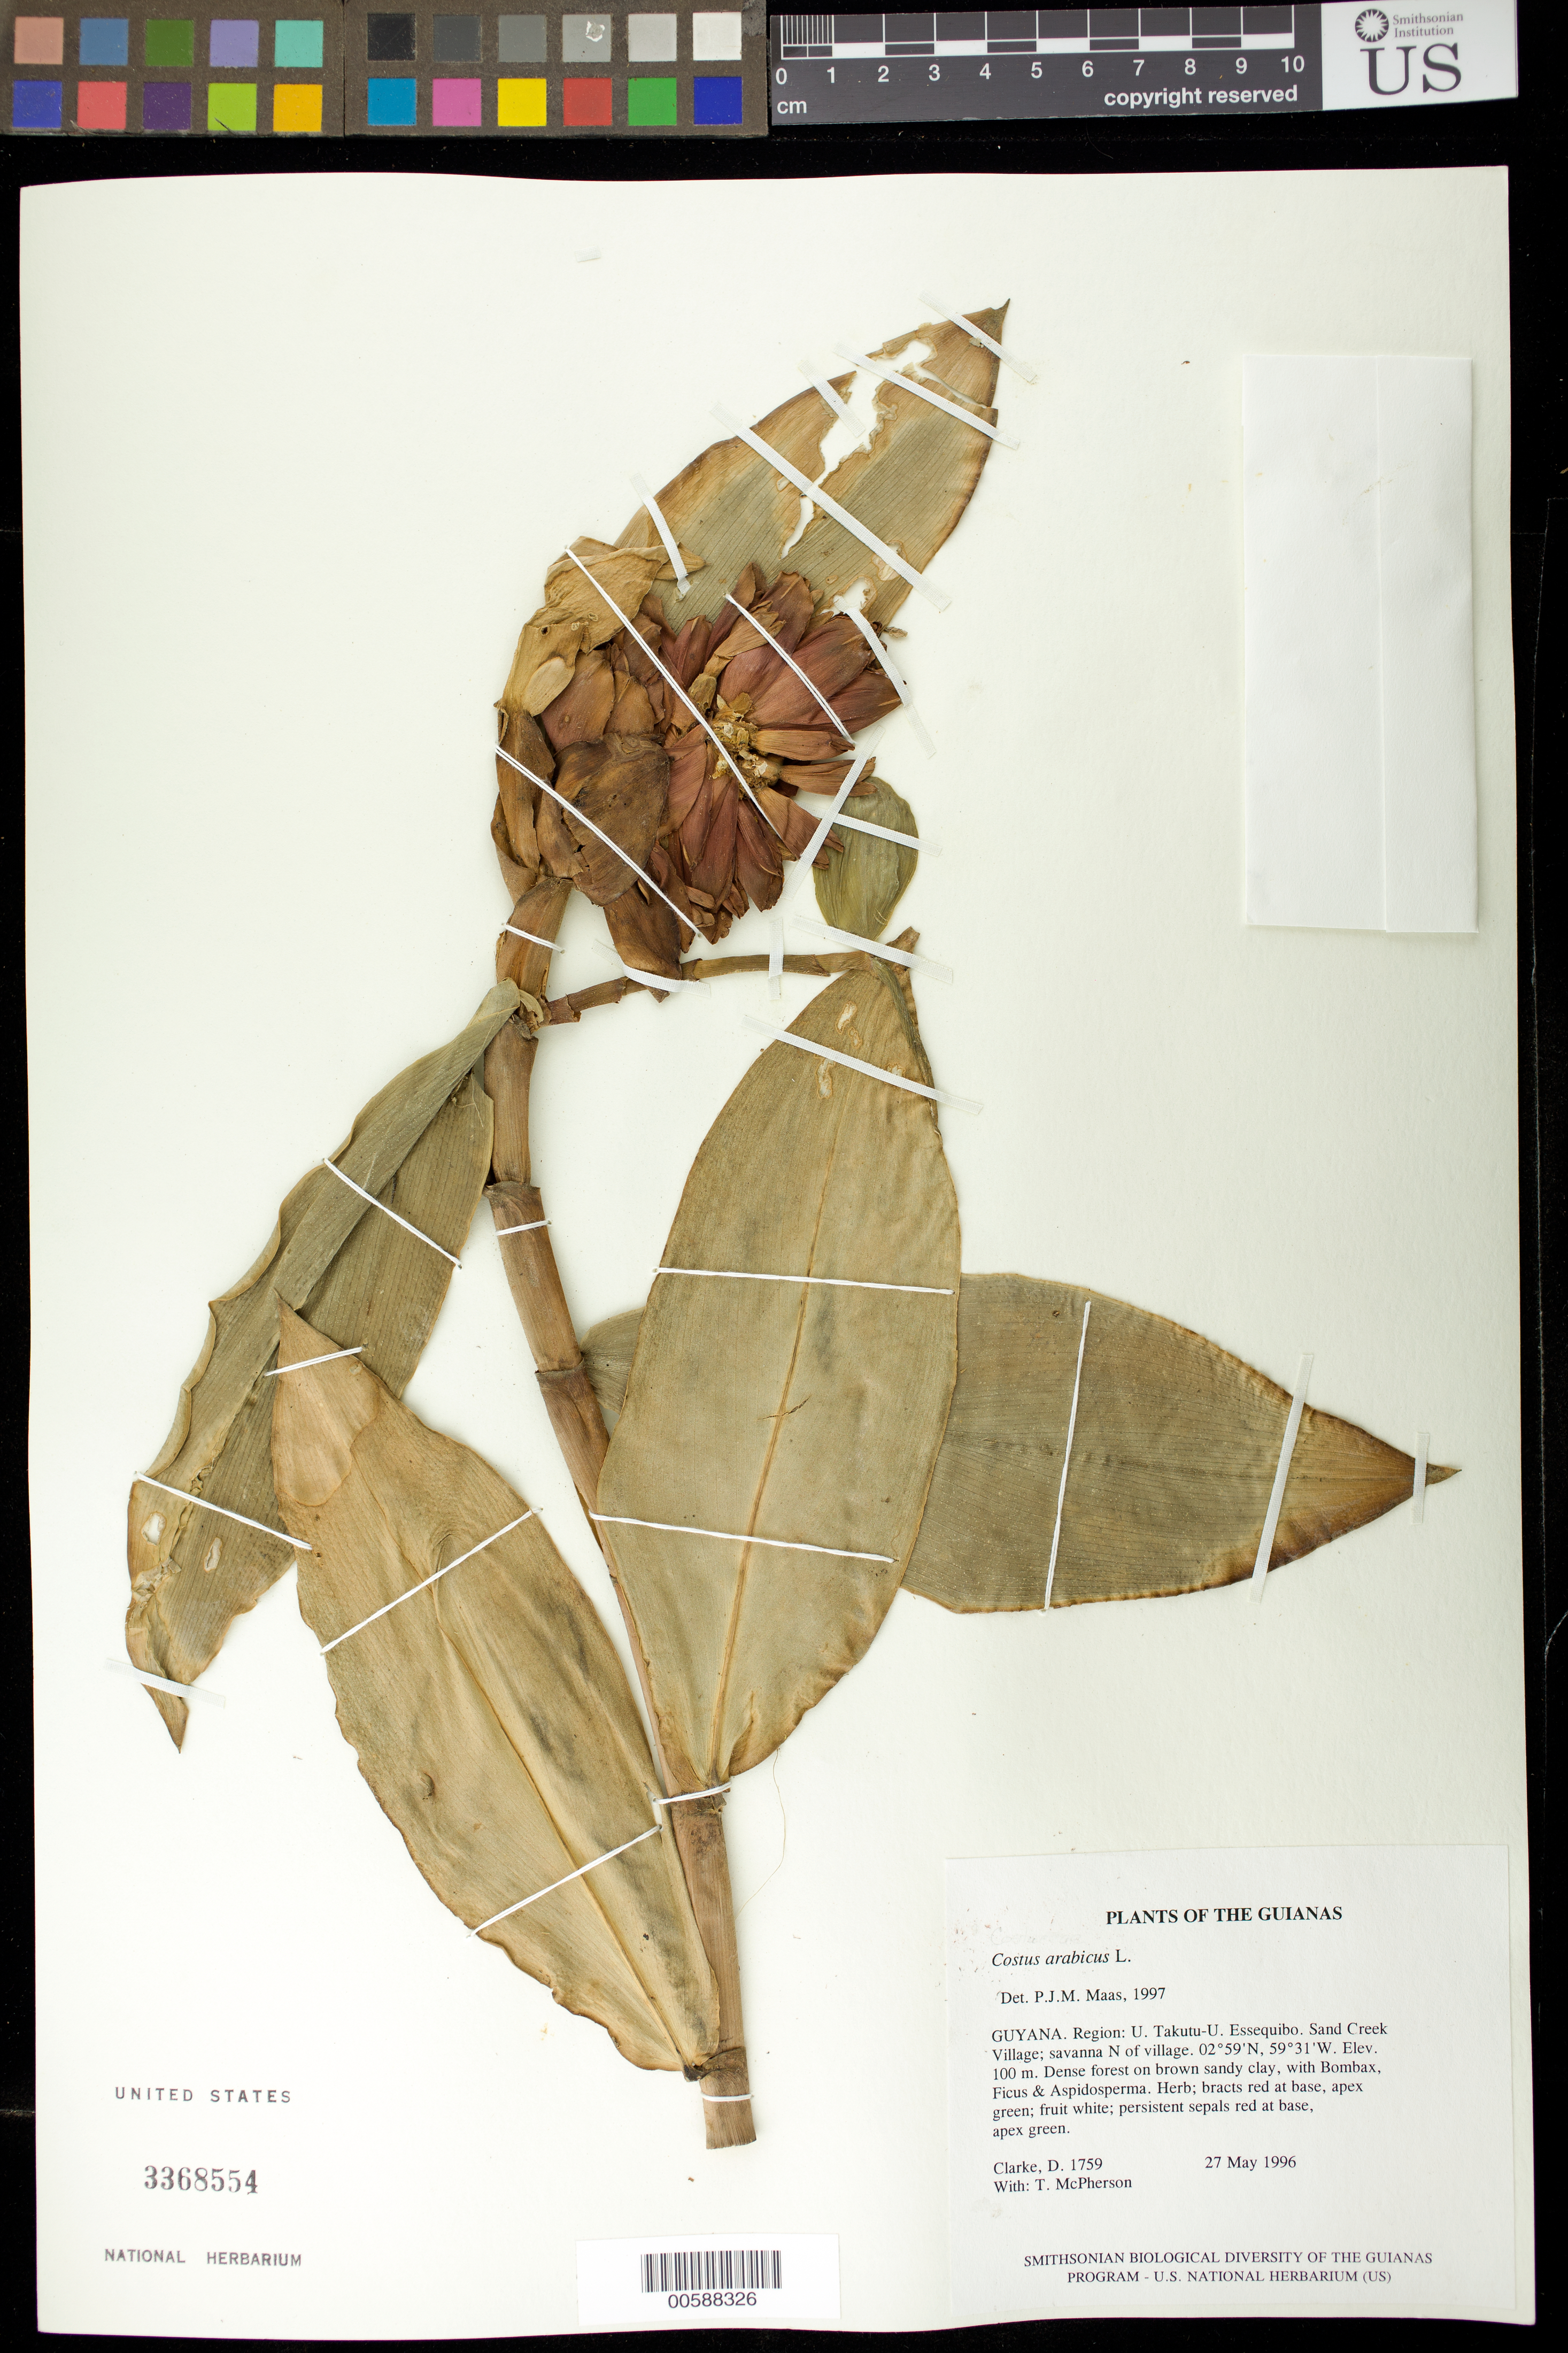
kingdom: Plantae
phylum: Tracheophyta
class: Liliopsida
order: Zingiberales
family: Costaceae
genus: Costus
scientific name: Costus arabicus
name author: L.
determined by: Maas, Paul J. M.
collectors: H. D. Clarke & T. McPherson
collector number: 1759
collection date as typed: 27 May 1996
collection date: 1996-05-27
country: Guyana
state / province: U. Takutu-U. Essequibo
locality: Sand Creek Village; savanna N of village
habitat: Dense forest on brown sandy clay, with Bombacaceae, Ficus & Aspidosperma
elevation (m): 100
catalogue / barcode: US 3368554